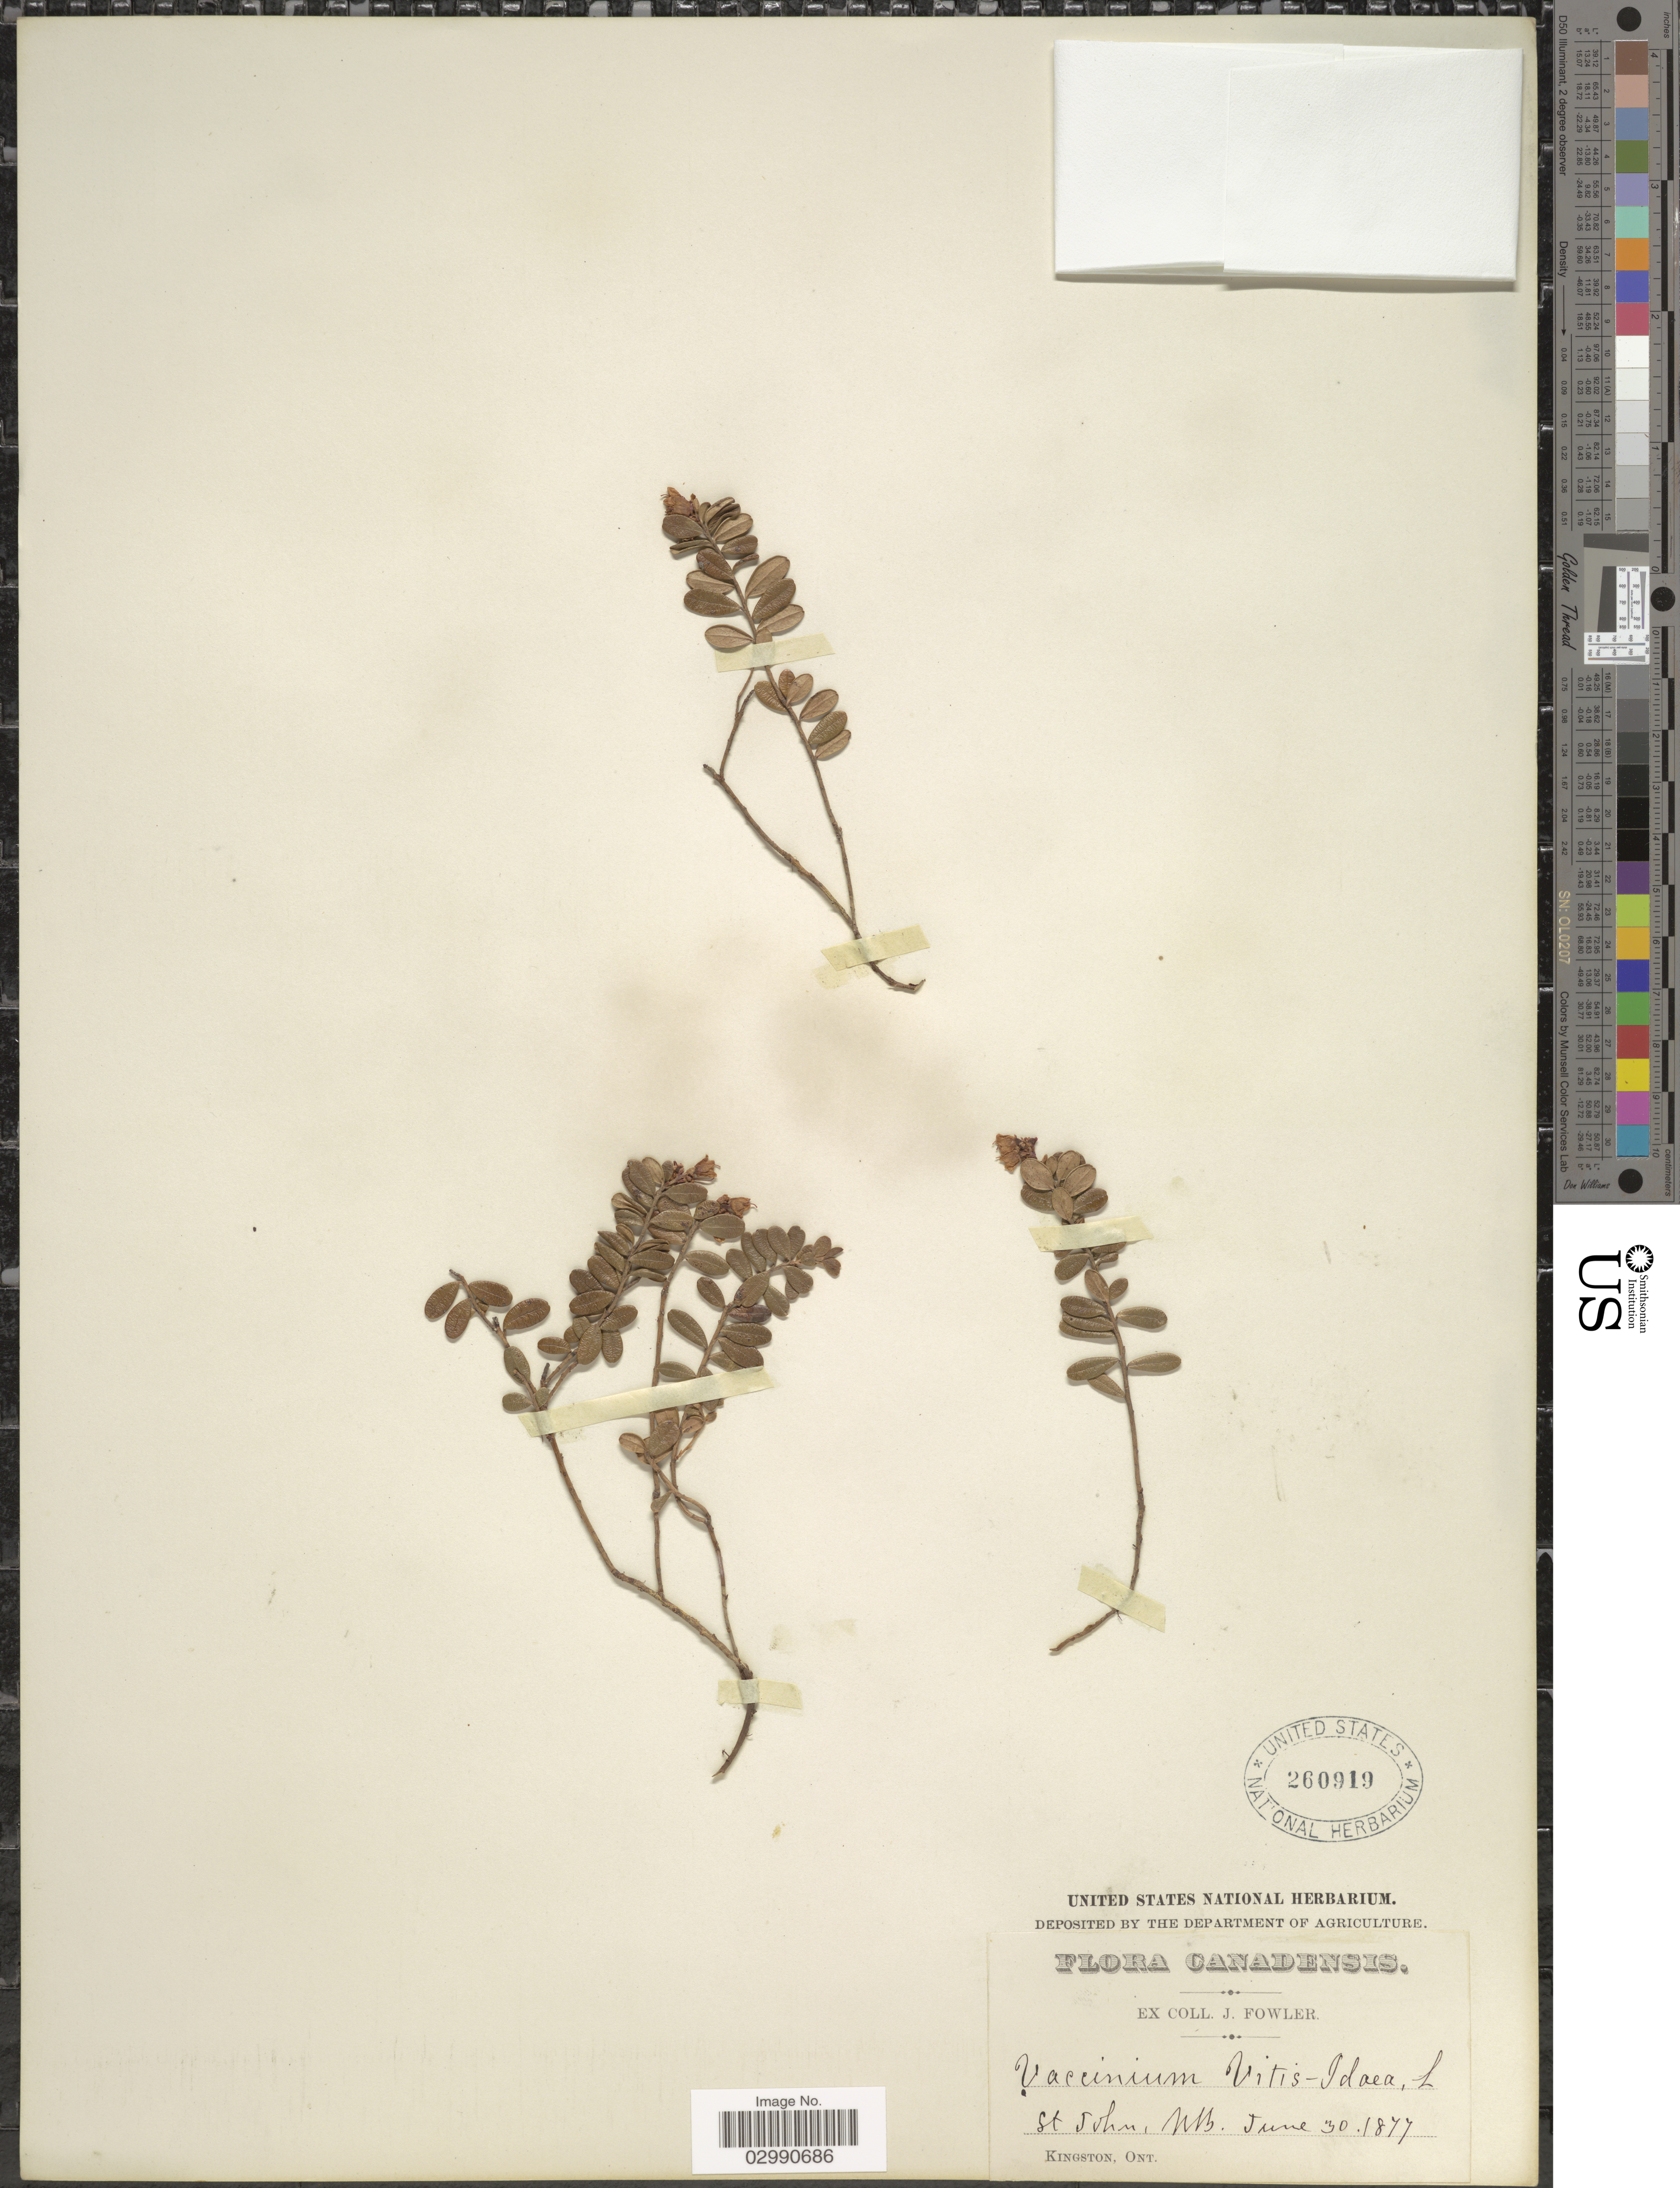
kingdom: Plantae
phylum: Tracheophyta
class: Magnoliopsida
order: Ericales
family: Ericaceae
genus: Vaccinium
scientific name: Vaccinium vitis-idaea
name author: L.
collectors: J. Fowler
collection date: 1877-06-30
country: Canada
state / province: New Brunswick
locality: St. John, N.B.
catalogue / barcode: US 260919